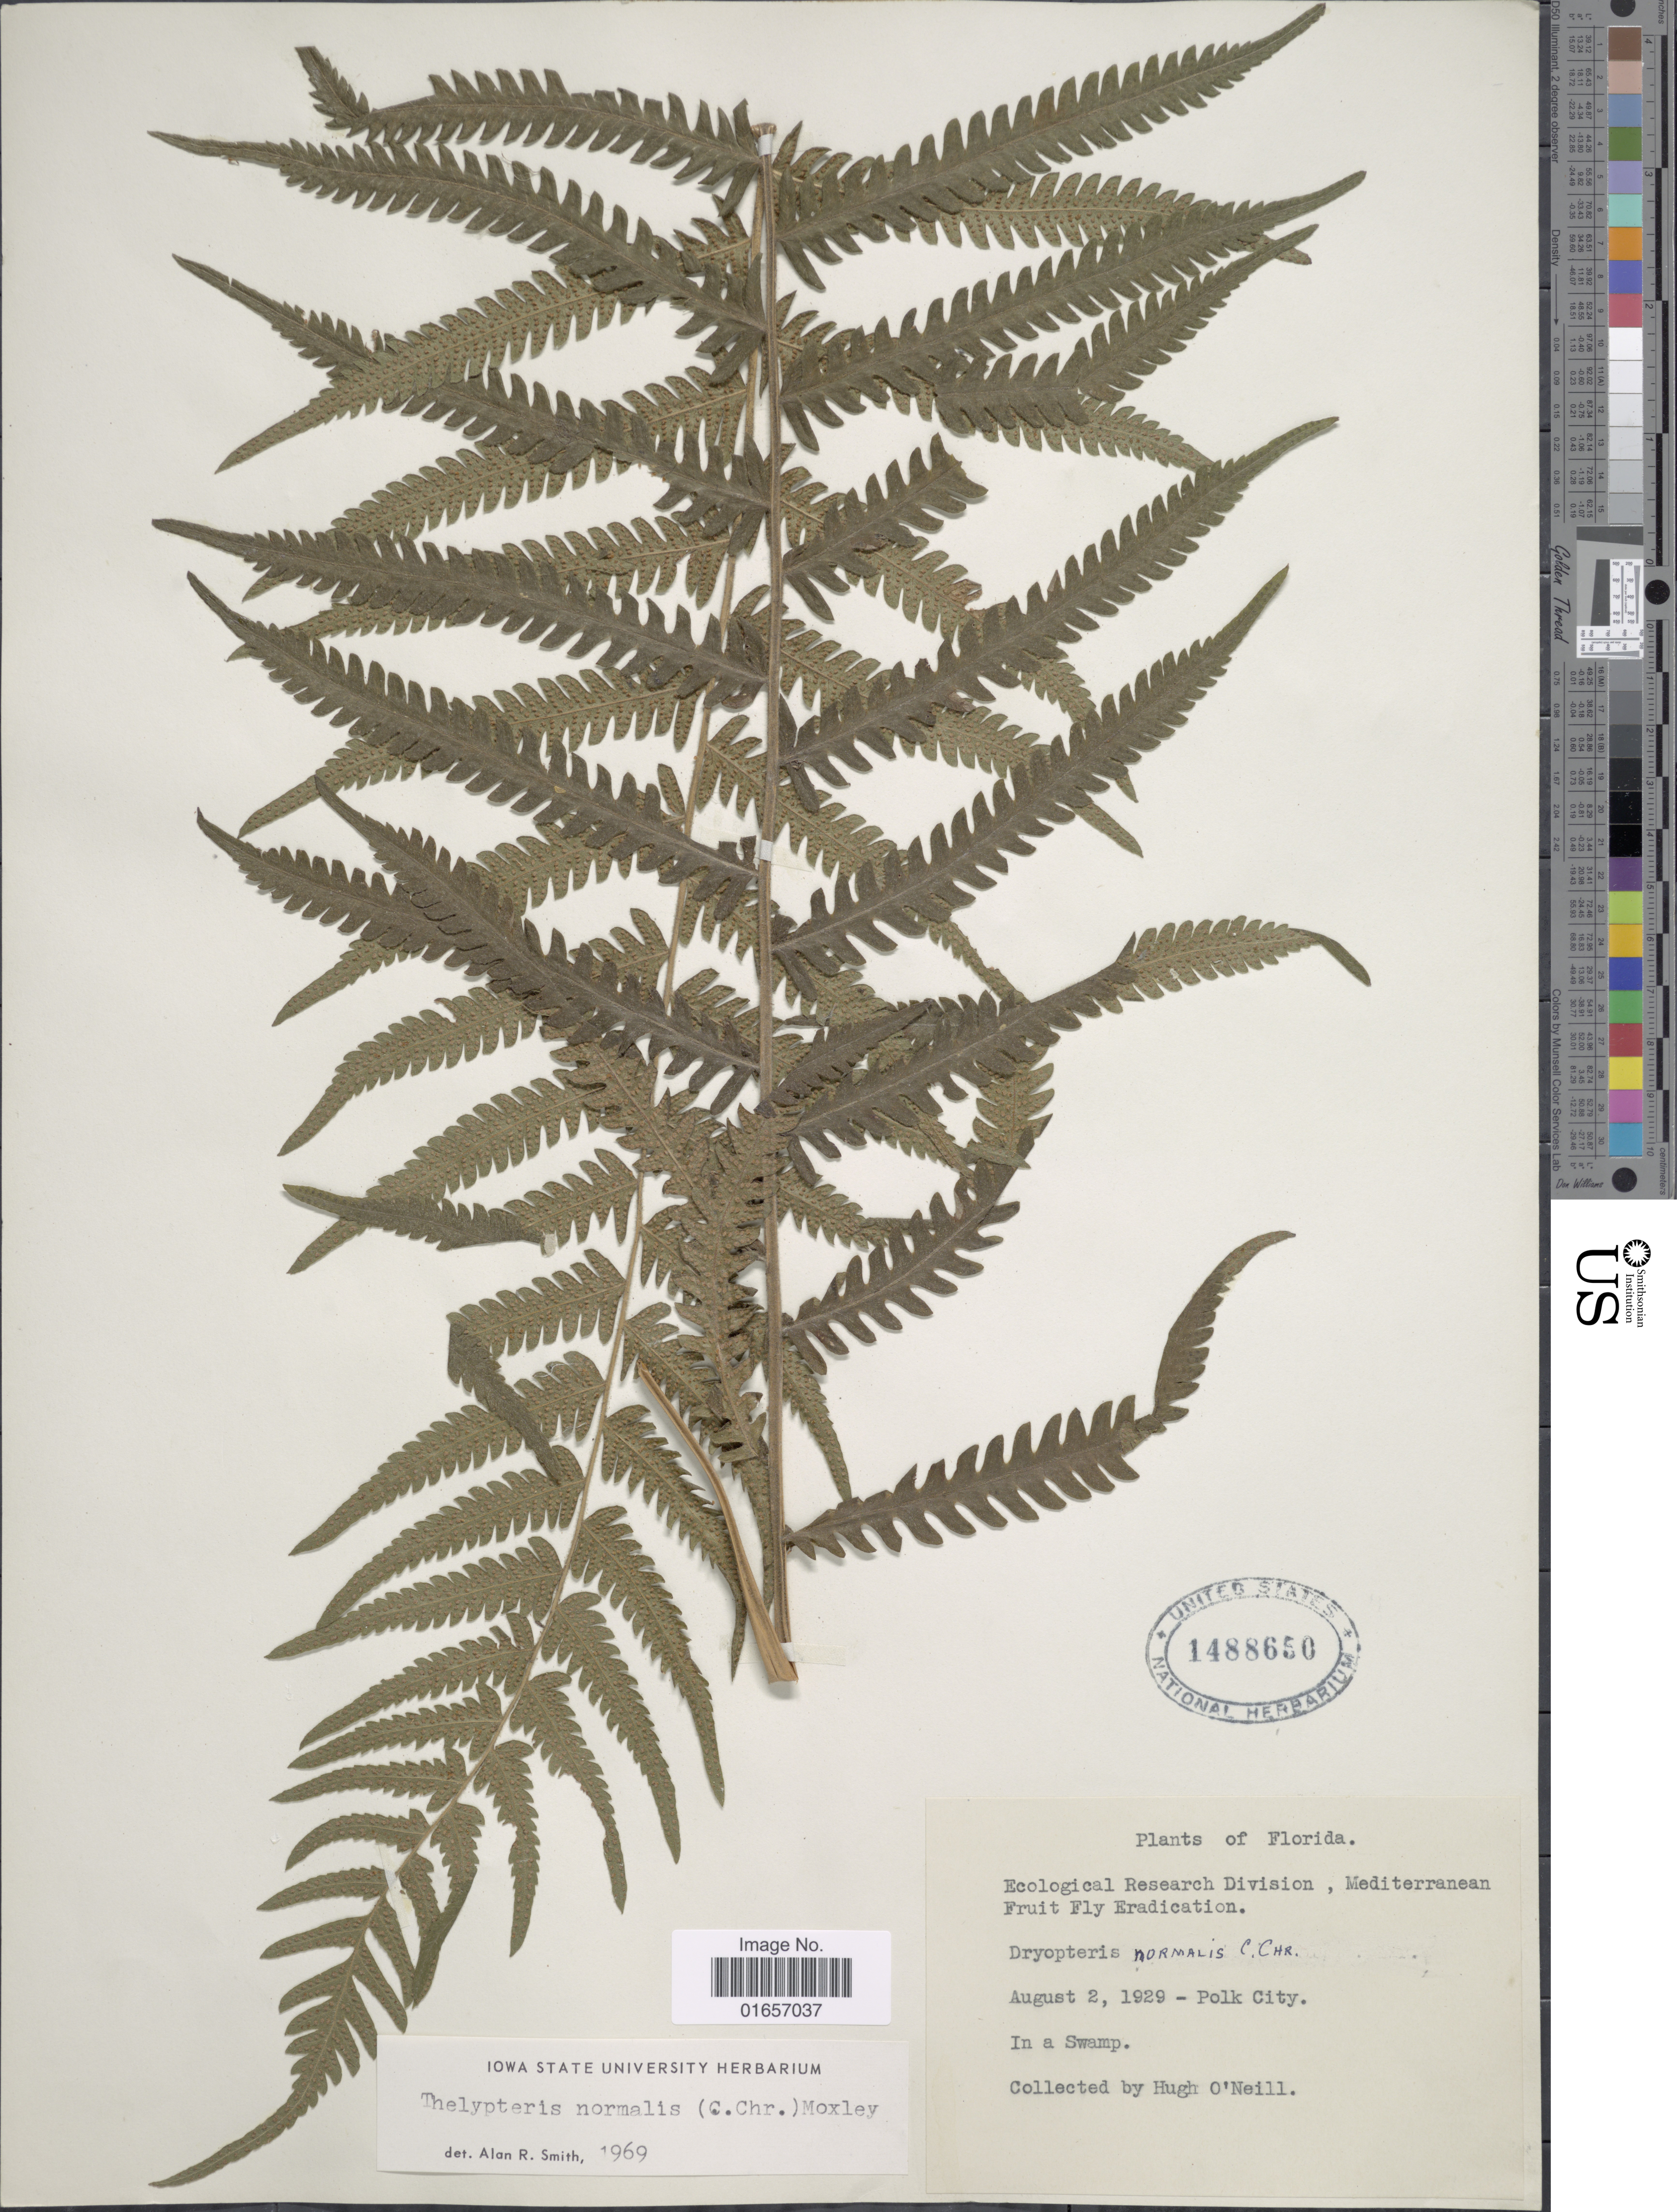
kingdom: Plantae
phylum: Tracheophyta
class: Polypodiopsida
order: Polypodiales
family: Thelypteridaceae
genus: Christella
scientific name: Christella kunthii comb. ined.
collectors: H. T. O' Neill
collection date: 1929-08-02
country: United States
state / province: Florida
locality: Polk City, in a swamp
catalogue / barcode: US 1488650